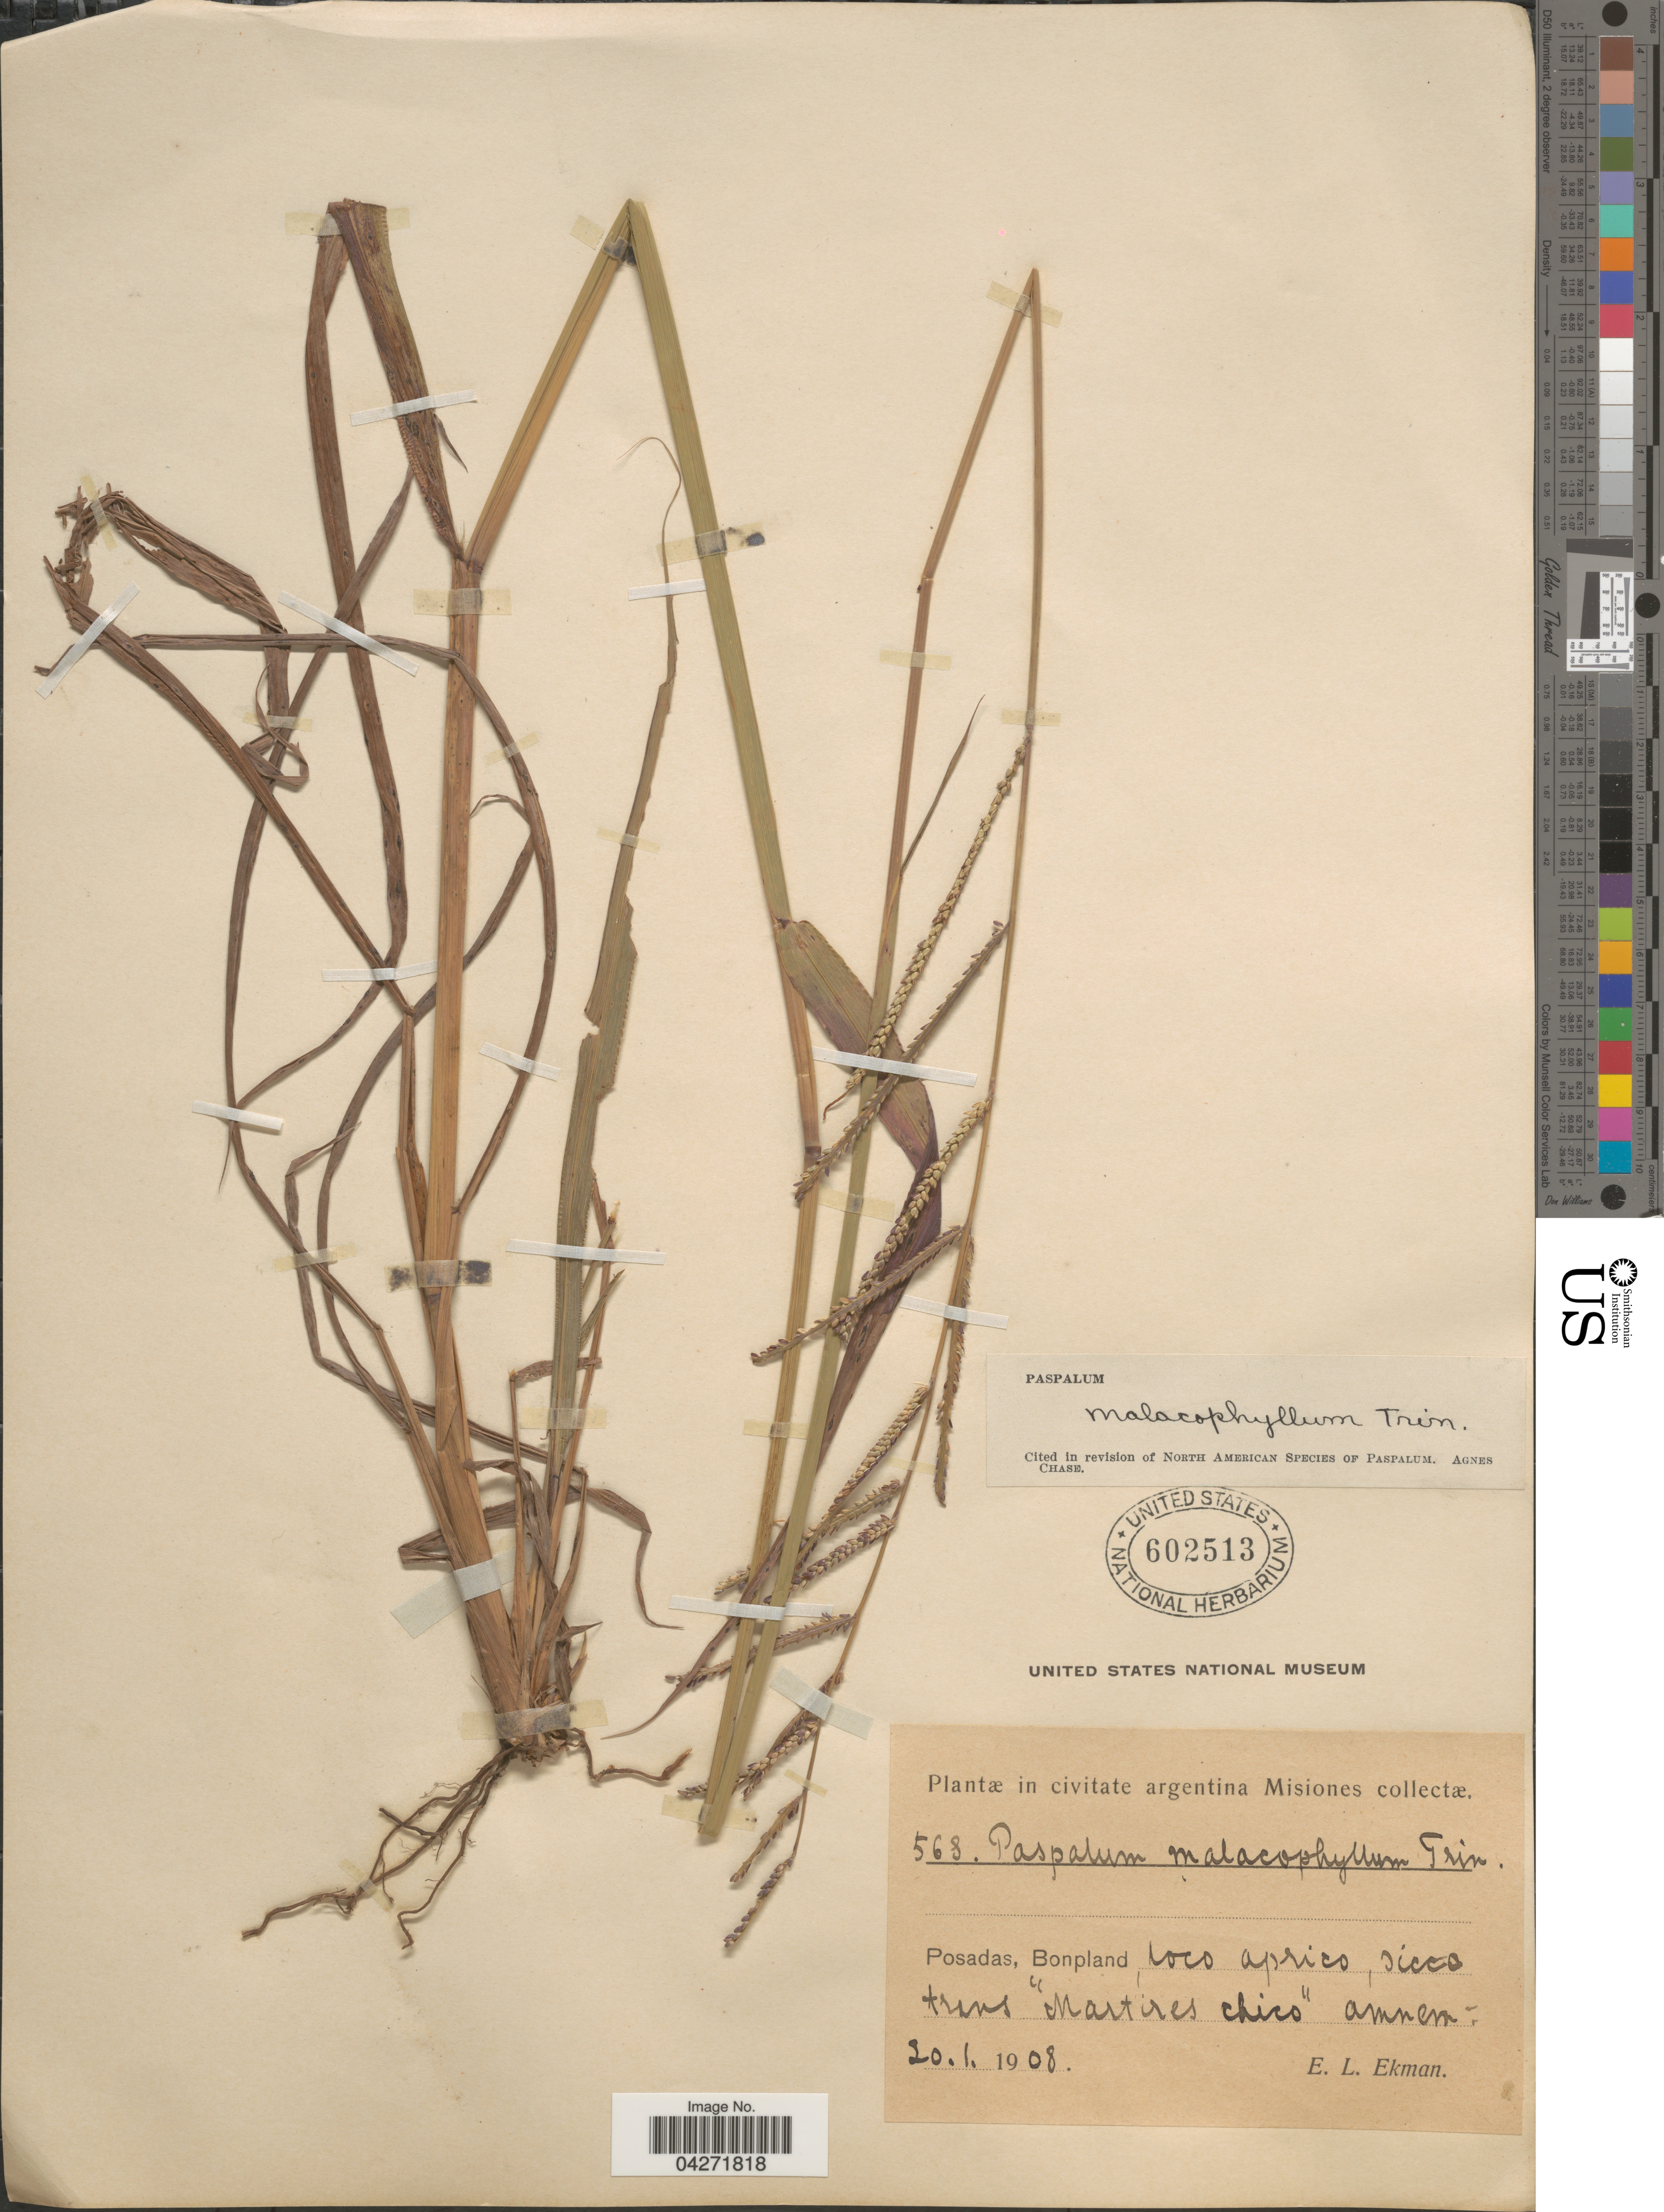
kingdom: Plantae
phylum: Tracheophyta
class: Liliopsida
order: Poales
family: Poaceae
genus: Paspalum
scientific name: Paspalum malacophyllum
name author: Trin.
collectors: E. L. Ekman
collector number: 568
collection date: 1908-01-20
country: Argentina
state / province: Misiones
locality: Posadas, Bonpland, loco aprico, sicco trans "Martires chico" amnem.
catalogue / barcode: US 602513